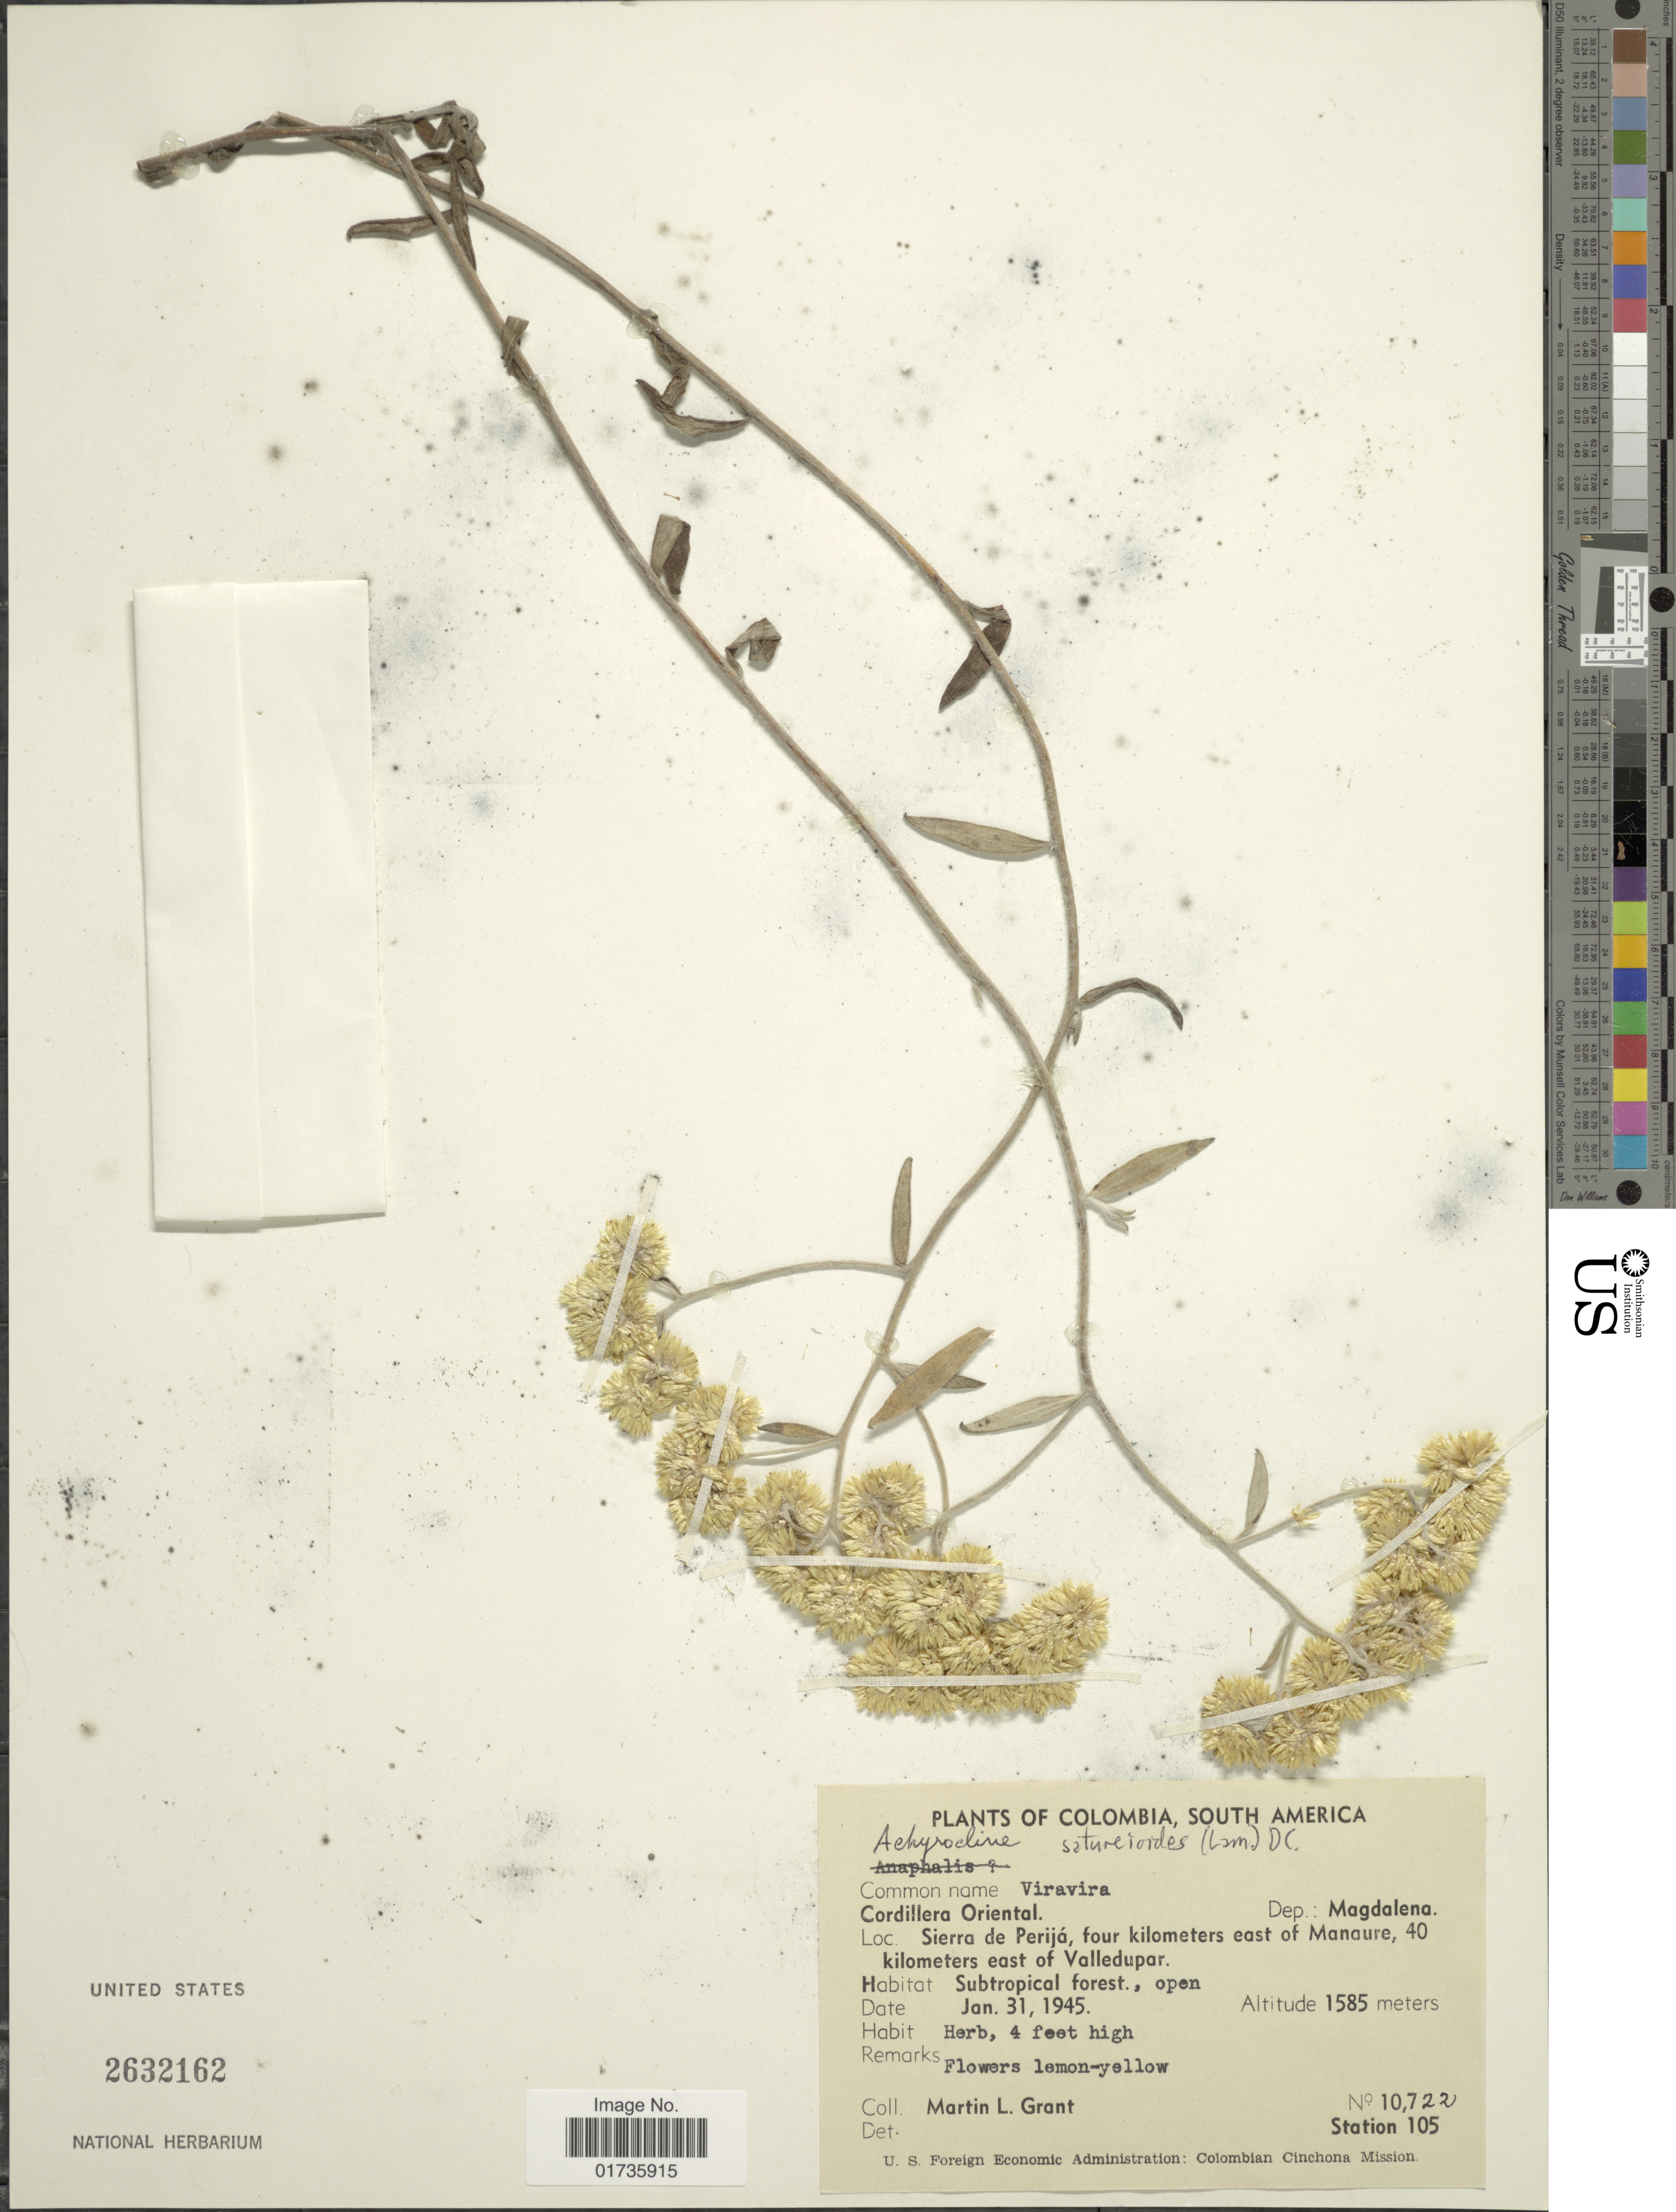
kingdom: Plantae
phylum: Tracheophyta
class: Magnoliopsida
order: Asterales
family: Asteraceae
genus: Achyrocline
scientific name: Achyrocline satureioides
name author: (Lam.) DC.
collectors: M. L. Grant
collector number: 10722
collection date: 1945-01-31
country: Colombia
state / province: Magdalena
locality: Cordillera Oriental, Dep: Magdalena, Sierra de Perijá, four kilometers east of Manaure, 40 kilometers east of Valledupar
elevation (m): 1585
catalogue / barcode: US 2632162